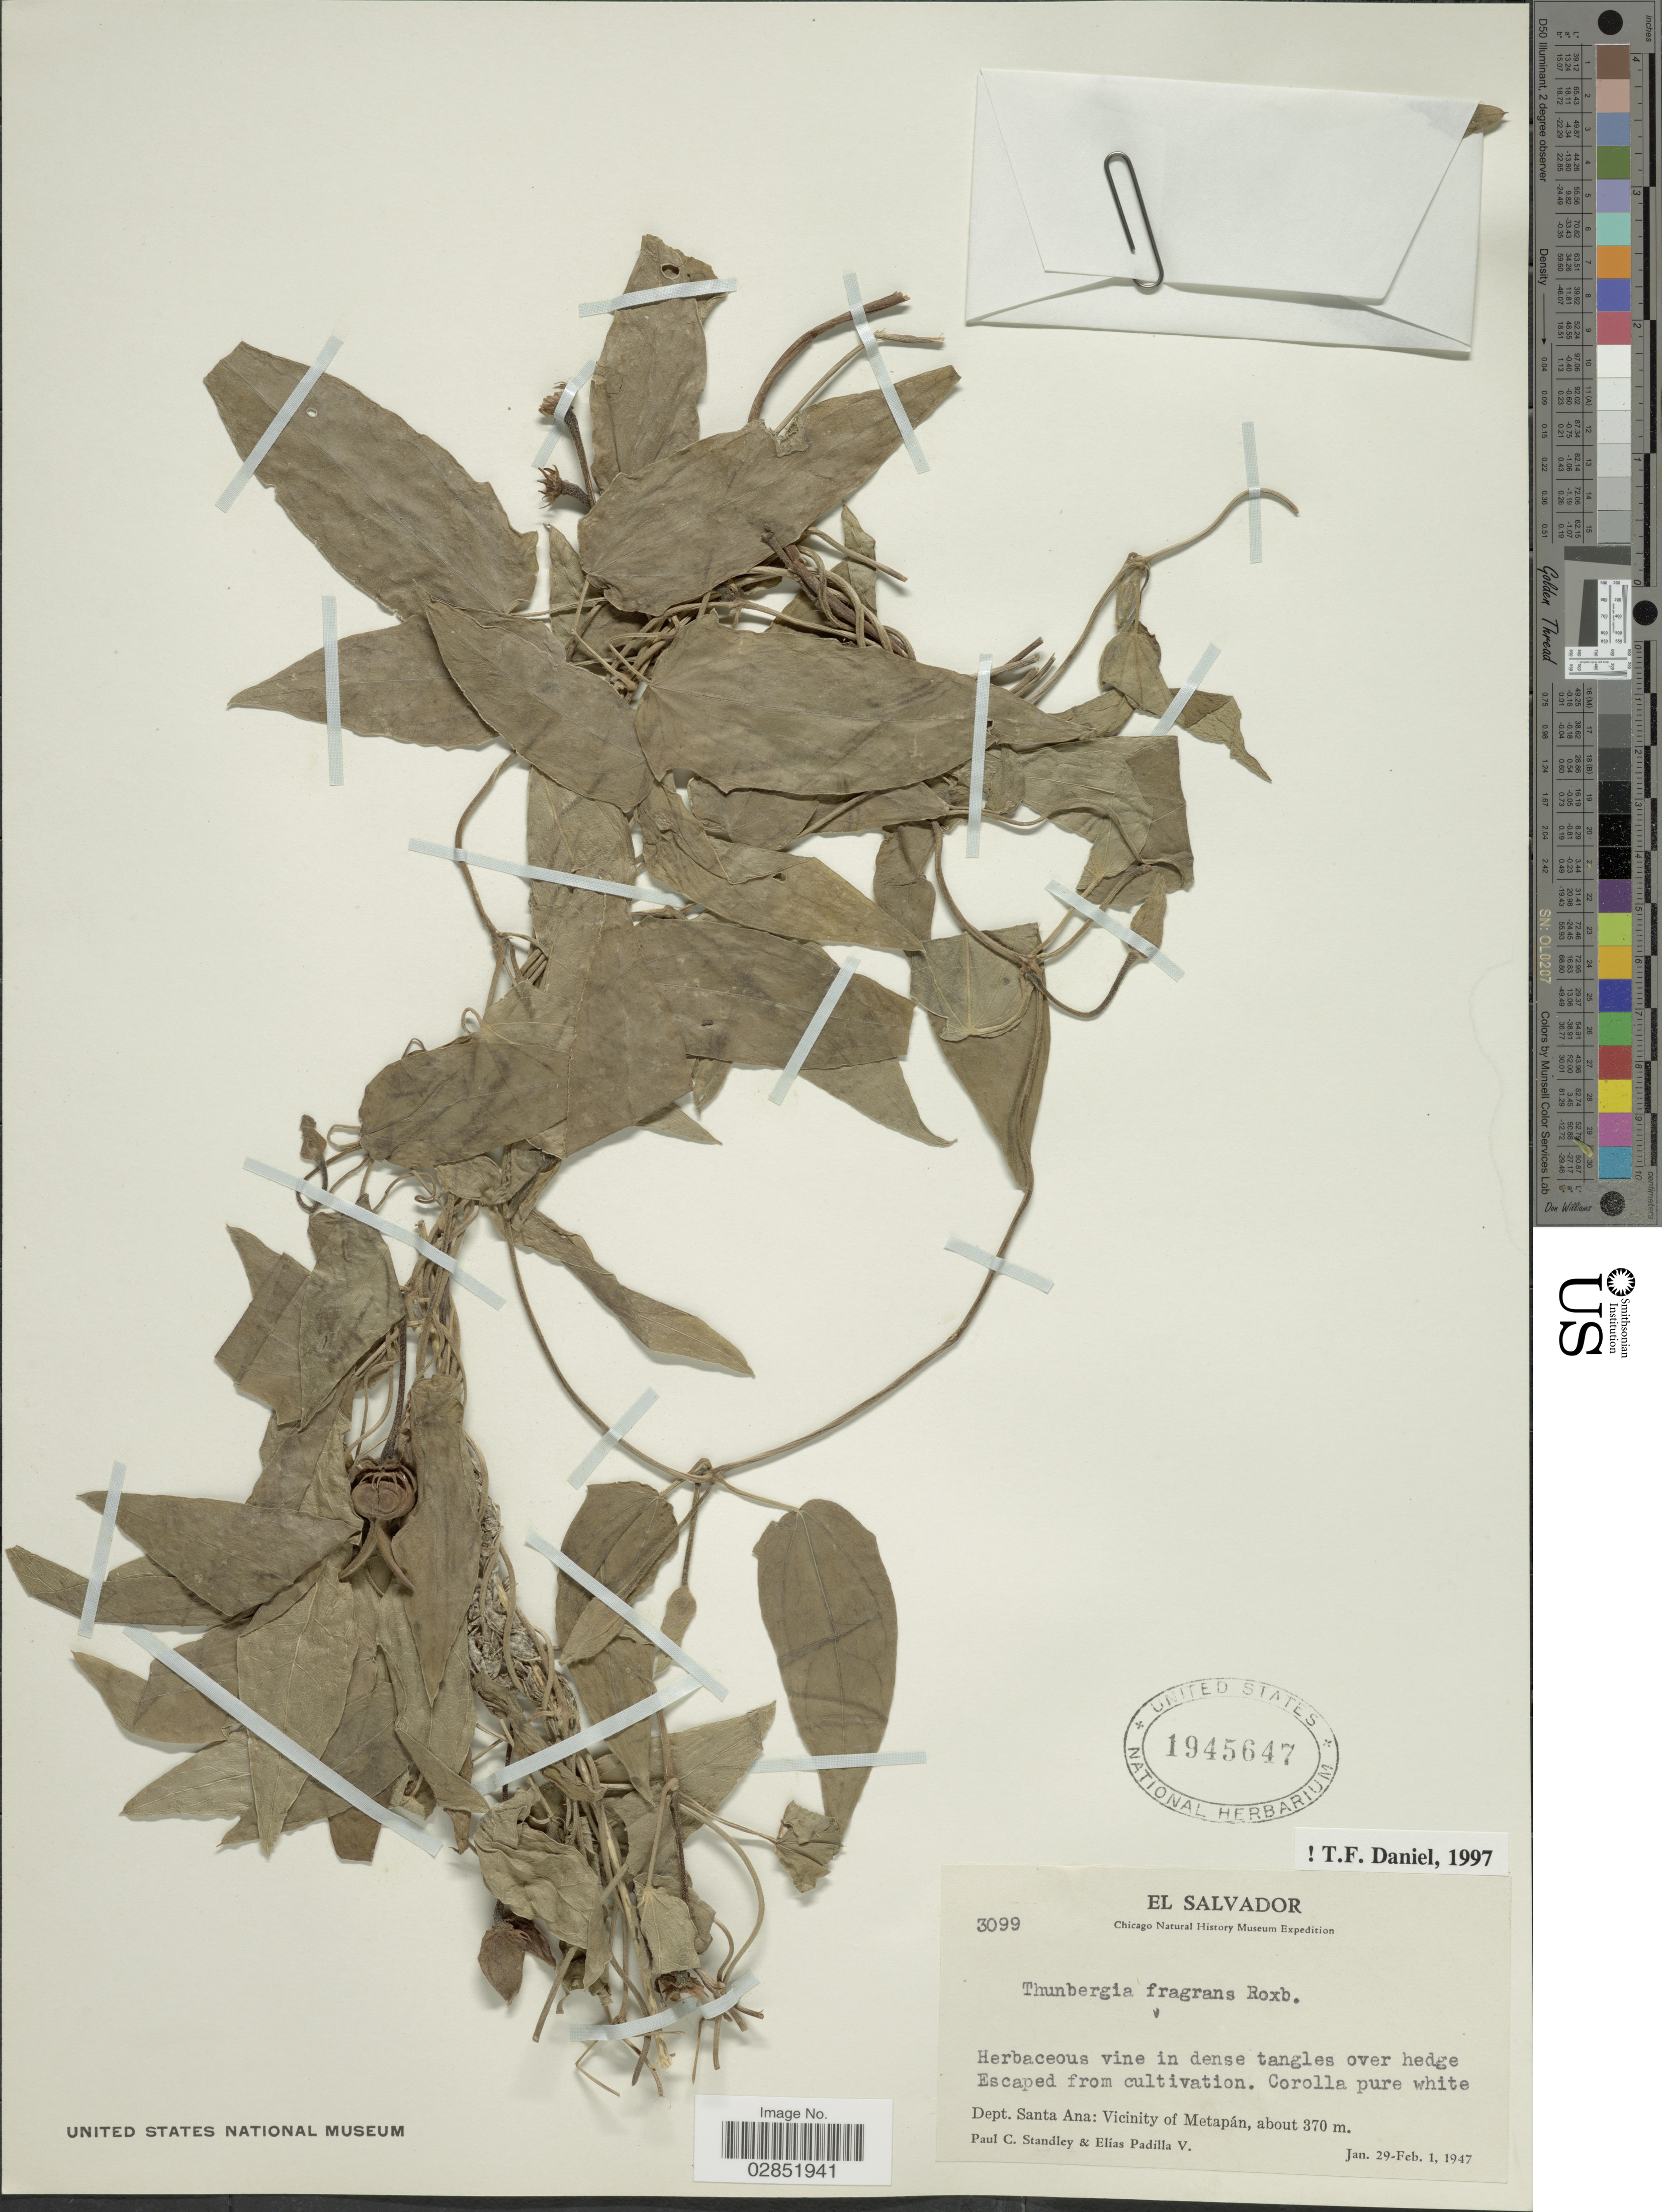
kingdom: Plantae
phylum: Tracheophyta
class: Magnoliopsida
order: Lamiales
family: Acanthaceae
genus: Thunbergia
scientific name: Thunbergia fragrans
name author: Roxb.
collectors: P. C. Standley & E. Padilla V.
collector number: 3099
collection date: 1947-01-29/1947-02-01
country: El Salvador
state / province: Santa Ana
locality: Dept. Santa Ana: Vicinity of Metapán.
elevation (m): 370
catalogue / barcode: US 1945647